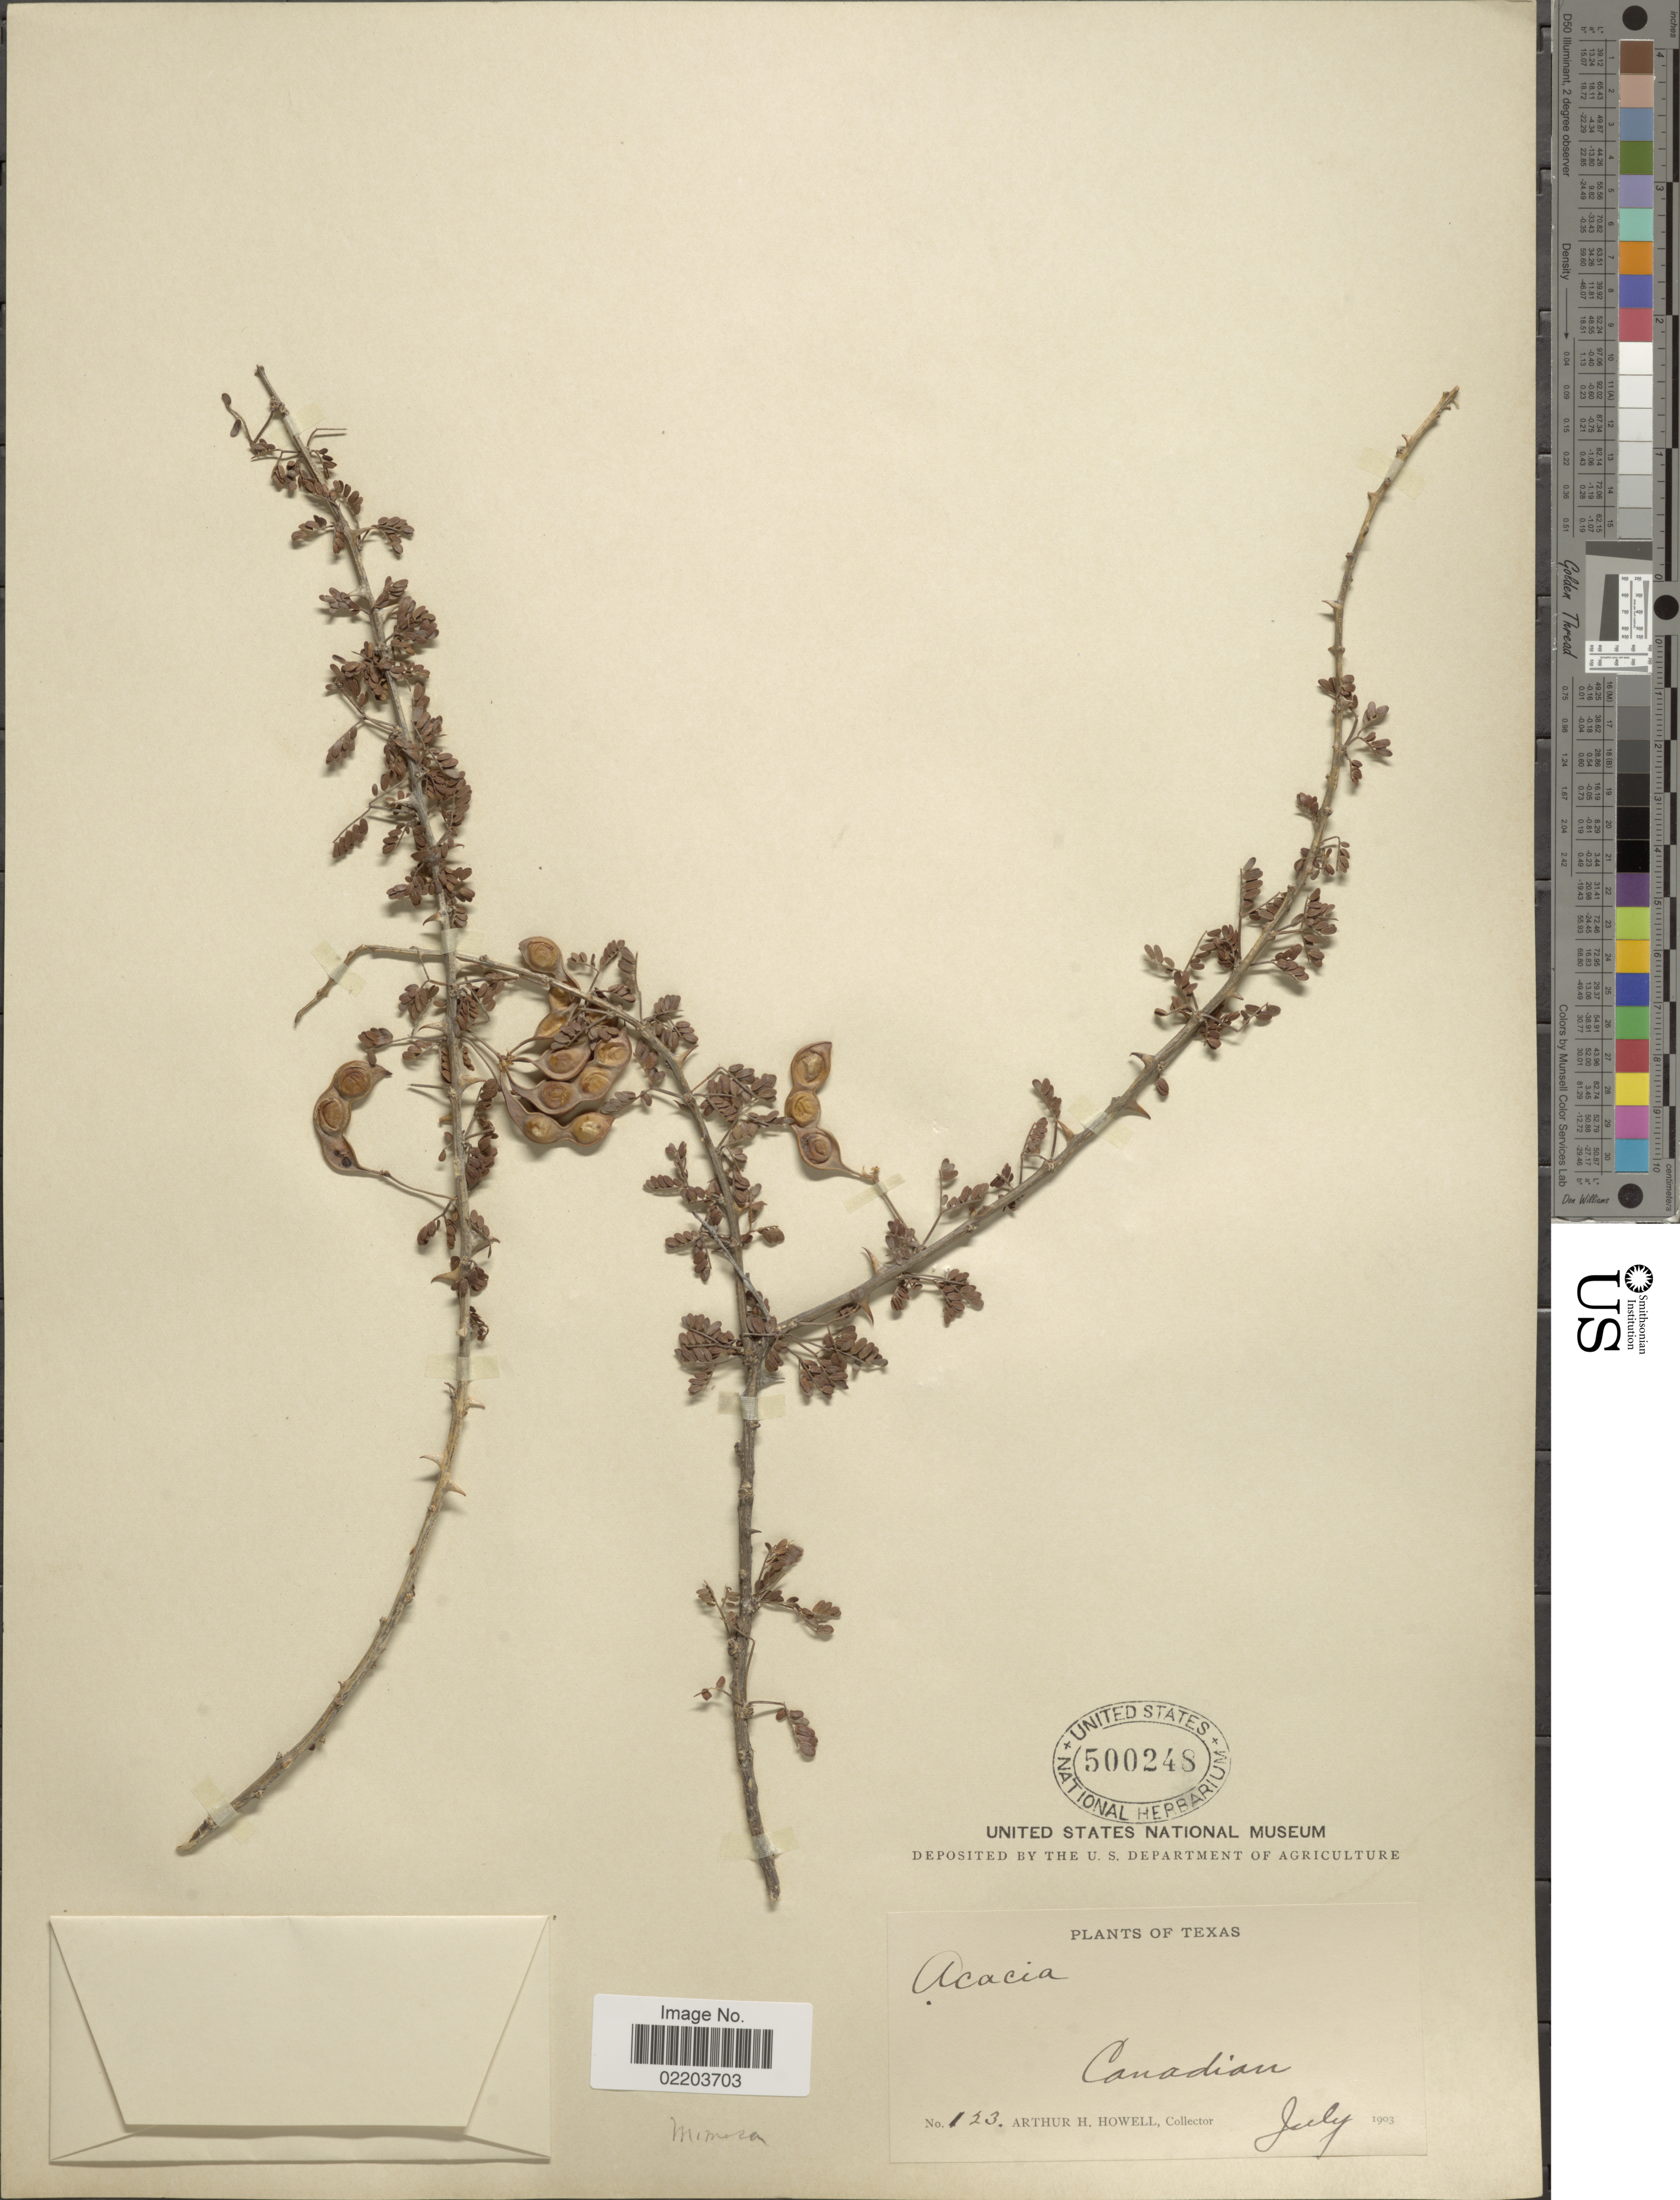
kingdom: Plantae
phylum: Tracheophyta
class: Magnoliopsida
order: Fabales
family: Fabaceae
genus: Mimosa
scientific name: Mimosa borealis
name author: A. Gray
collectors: A. H. Howell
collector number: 123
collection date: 1903-07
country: United States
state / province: Texas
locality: Canadian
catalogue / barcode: US 500248